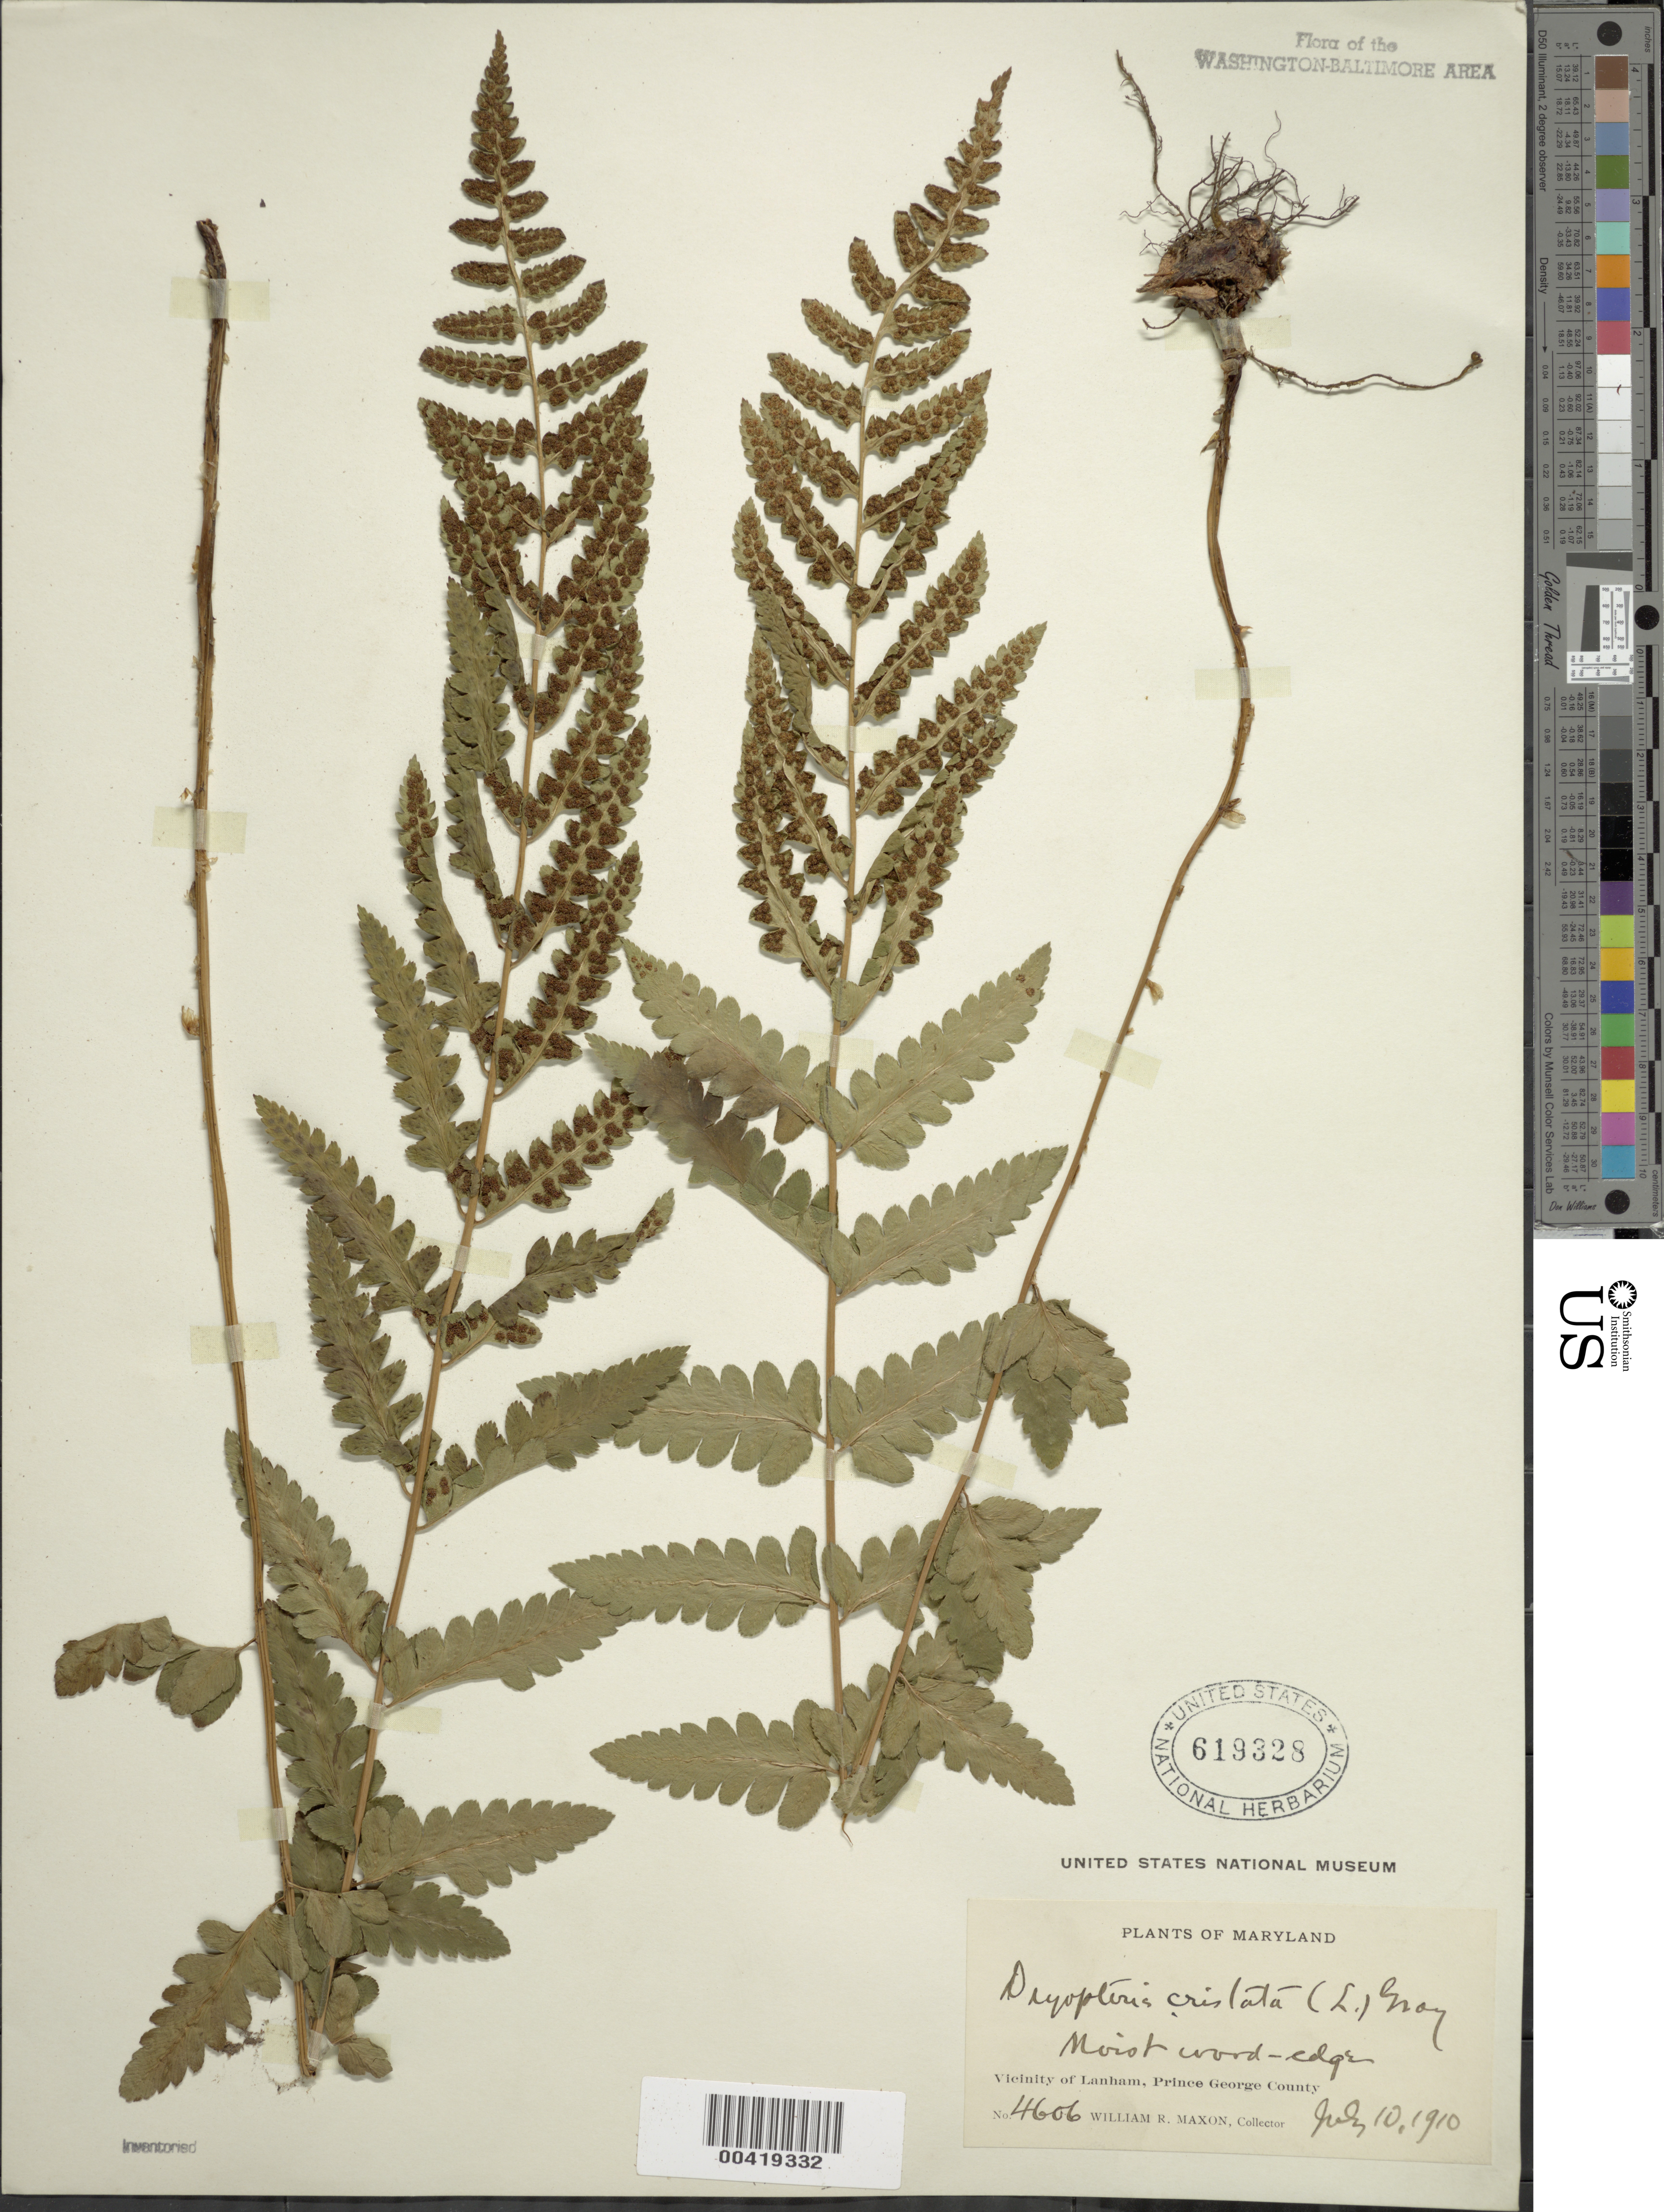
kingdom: Plantae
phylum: Tracheophyta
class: Polypodiopsida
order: Polypodiales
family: Dryopteridaceae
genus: Dryopteris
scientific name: Dryopteris cristata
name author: (L.) A. Gray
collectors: W. R. Maxon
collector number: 4606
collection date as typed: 10 Jul 1910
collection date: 1910-07-10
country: United States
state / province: Maryland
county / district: Prince George's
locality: Lanham vicinity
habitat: Moist wood-edge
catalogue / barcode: US 619328